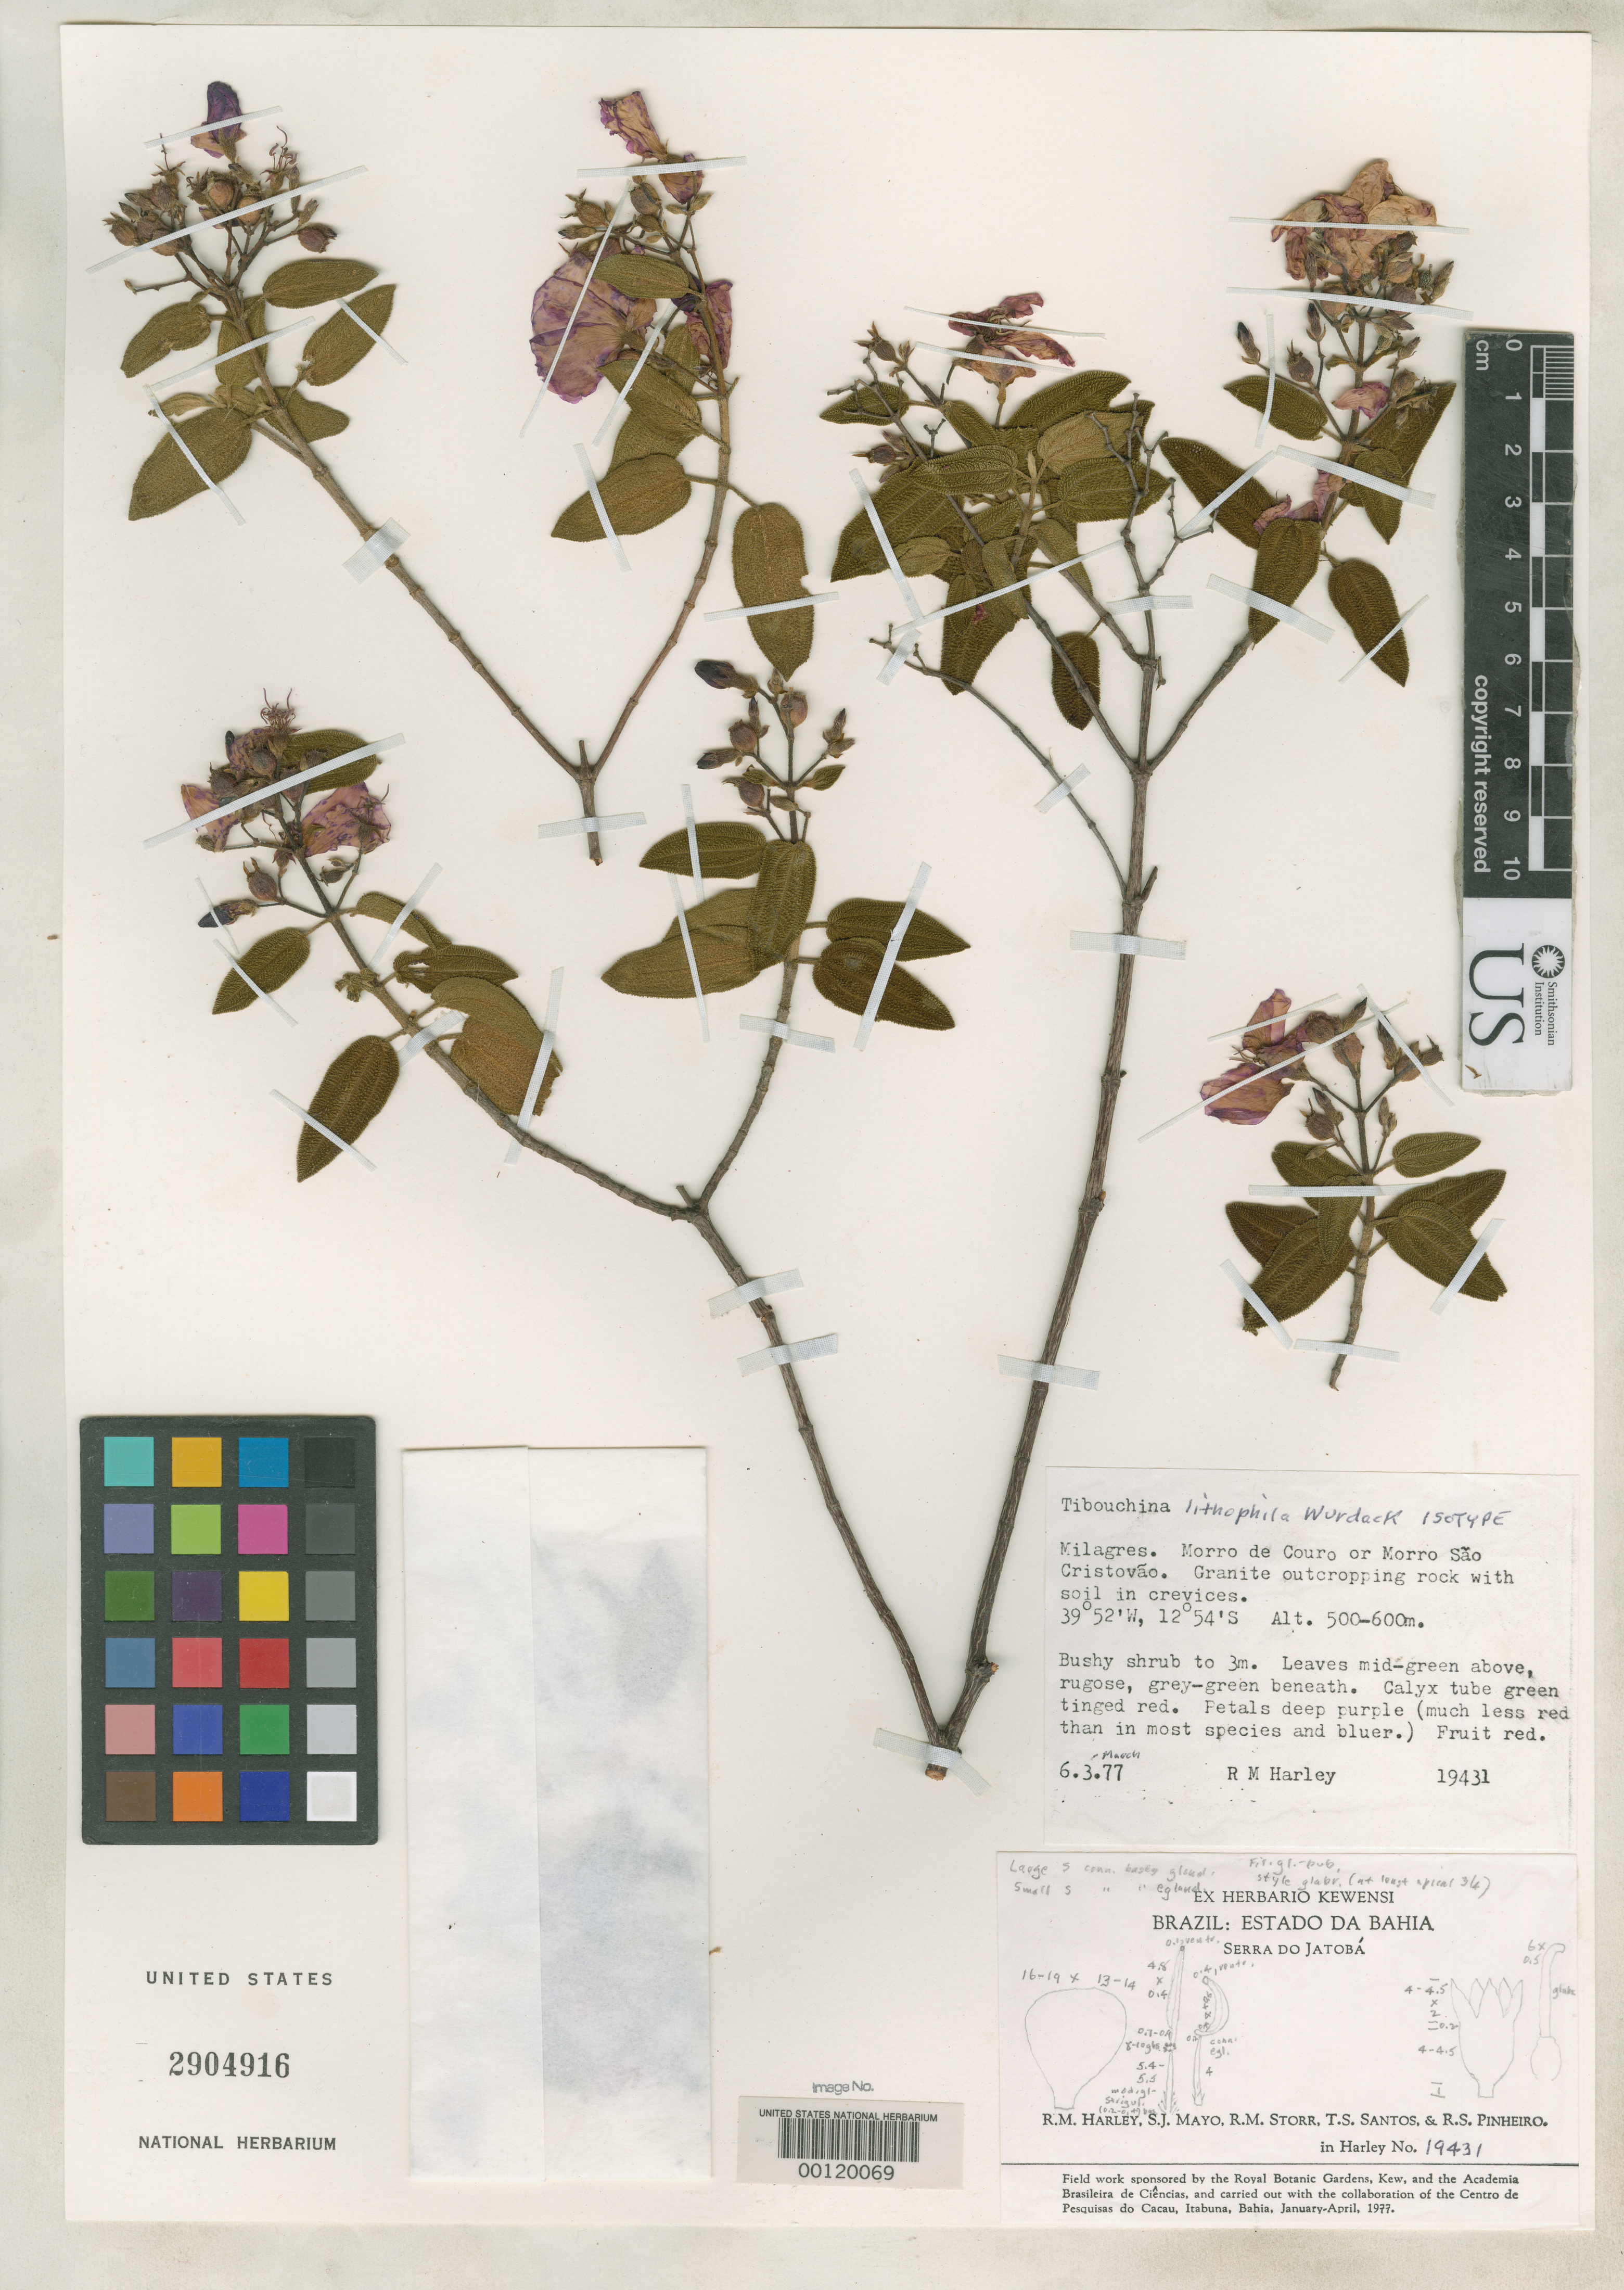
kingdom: Plantae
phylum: Tracheophyta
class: Magnoliopsida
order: Myrtales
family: Melastomataceae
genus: Tibouchina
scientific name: Tibouchina lithophila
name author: Wurdack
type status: Isotype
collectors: R. M. Harley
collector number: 19431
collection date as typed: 06 Mar 1977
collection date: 1977-03-06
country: Brazil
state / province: Bahia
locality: Milagres Serra do Jatoba.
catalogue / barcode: US 2904916